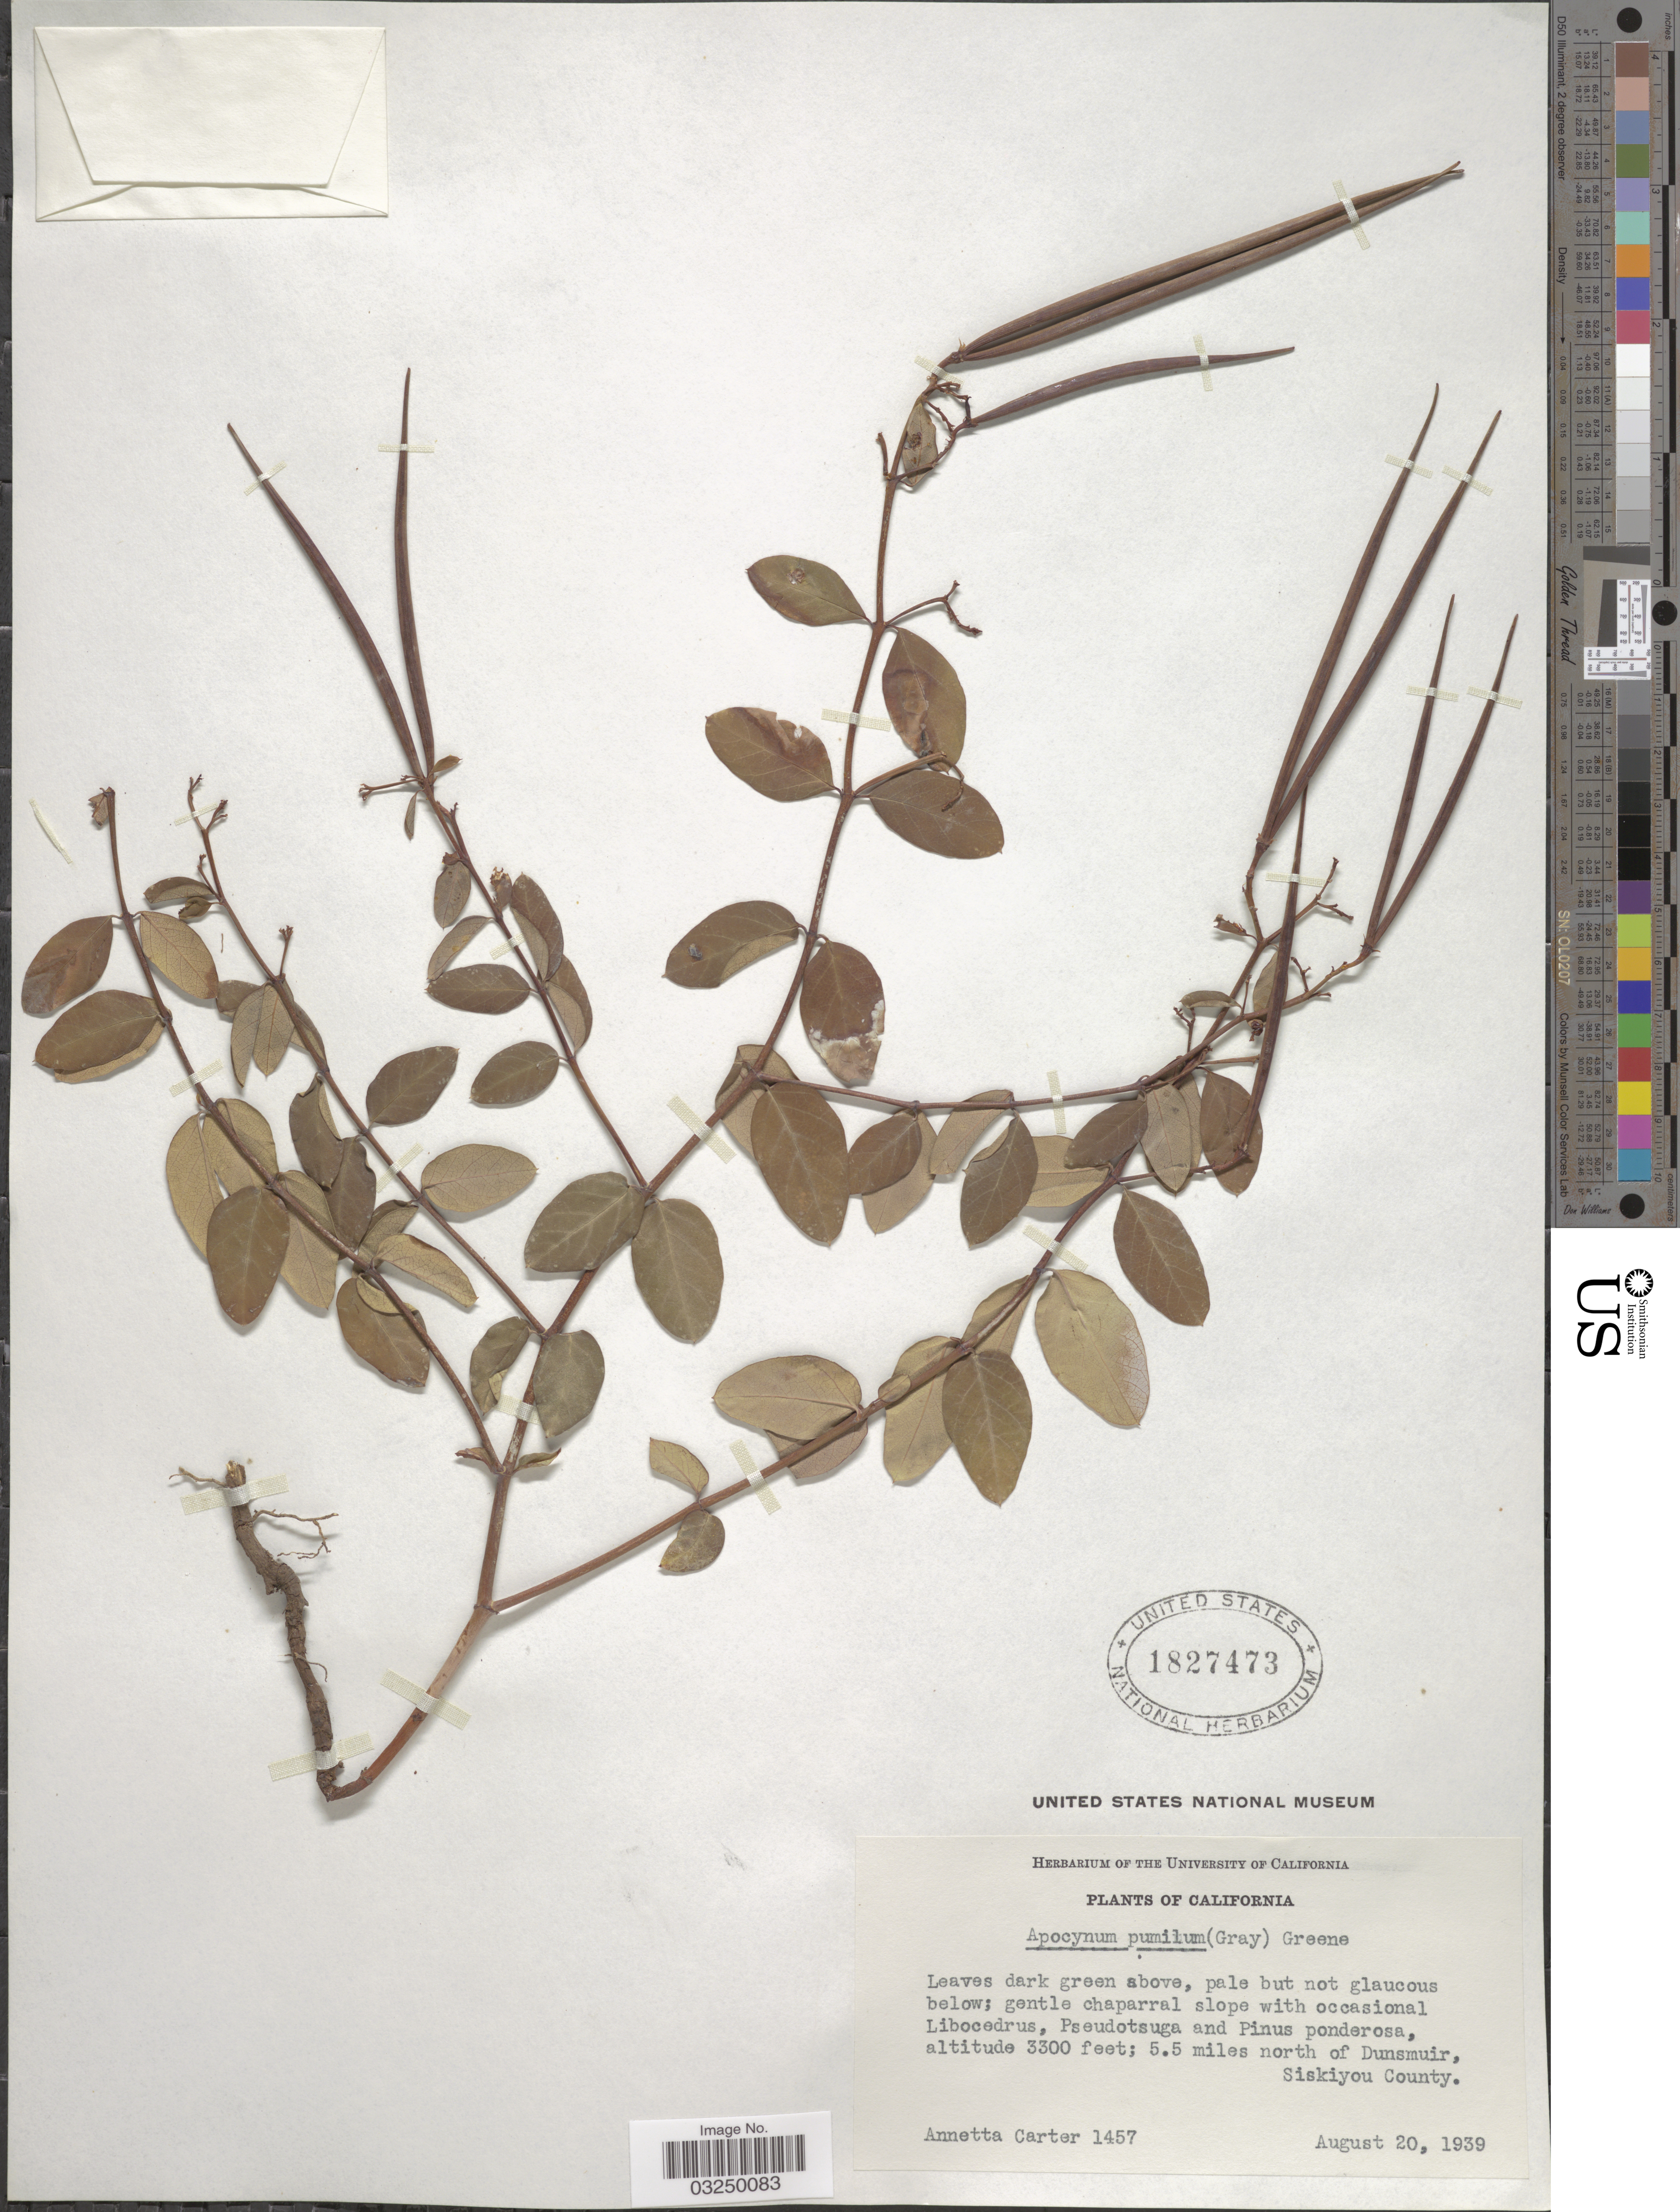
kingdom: Plantae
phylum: Tracheophyta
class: Magnoliopsida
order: Gentianales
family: Apocynaceae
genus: Apocynum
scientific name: Apocynum pumilum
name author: (A. Gray) Greene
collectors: A. Carter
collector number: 1457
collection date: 1939-08-20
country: United States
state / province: California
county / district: Siskiyou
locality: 5.5 miles north of Dunsmuir, Siskiyou County.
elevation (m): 1006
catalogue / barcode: US 1827473